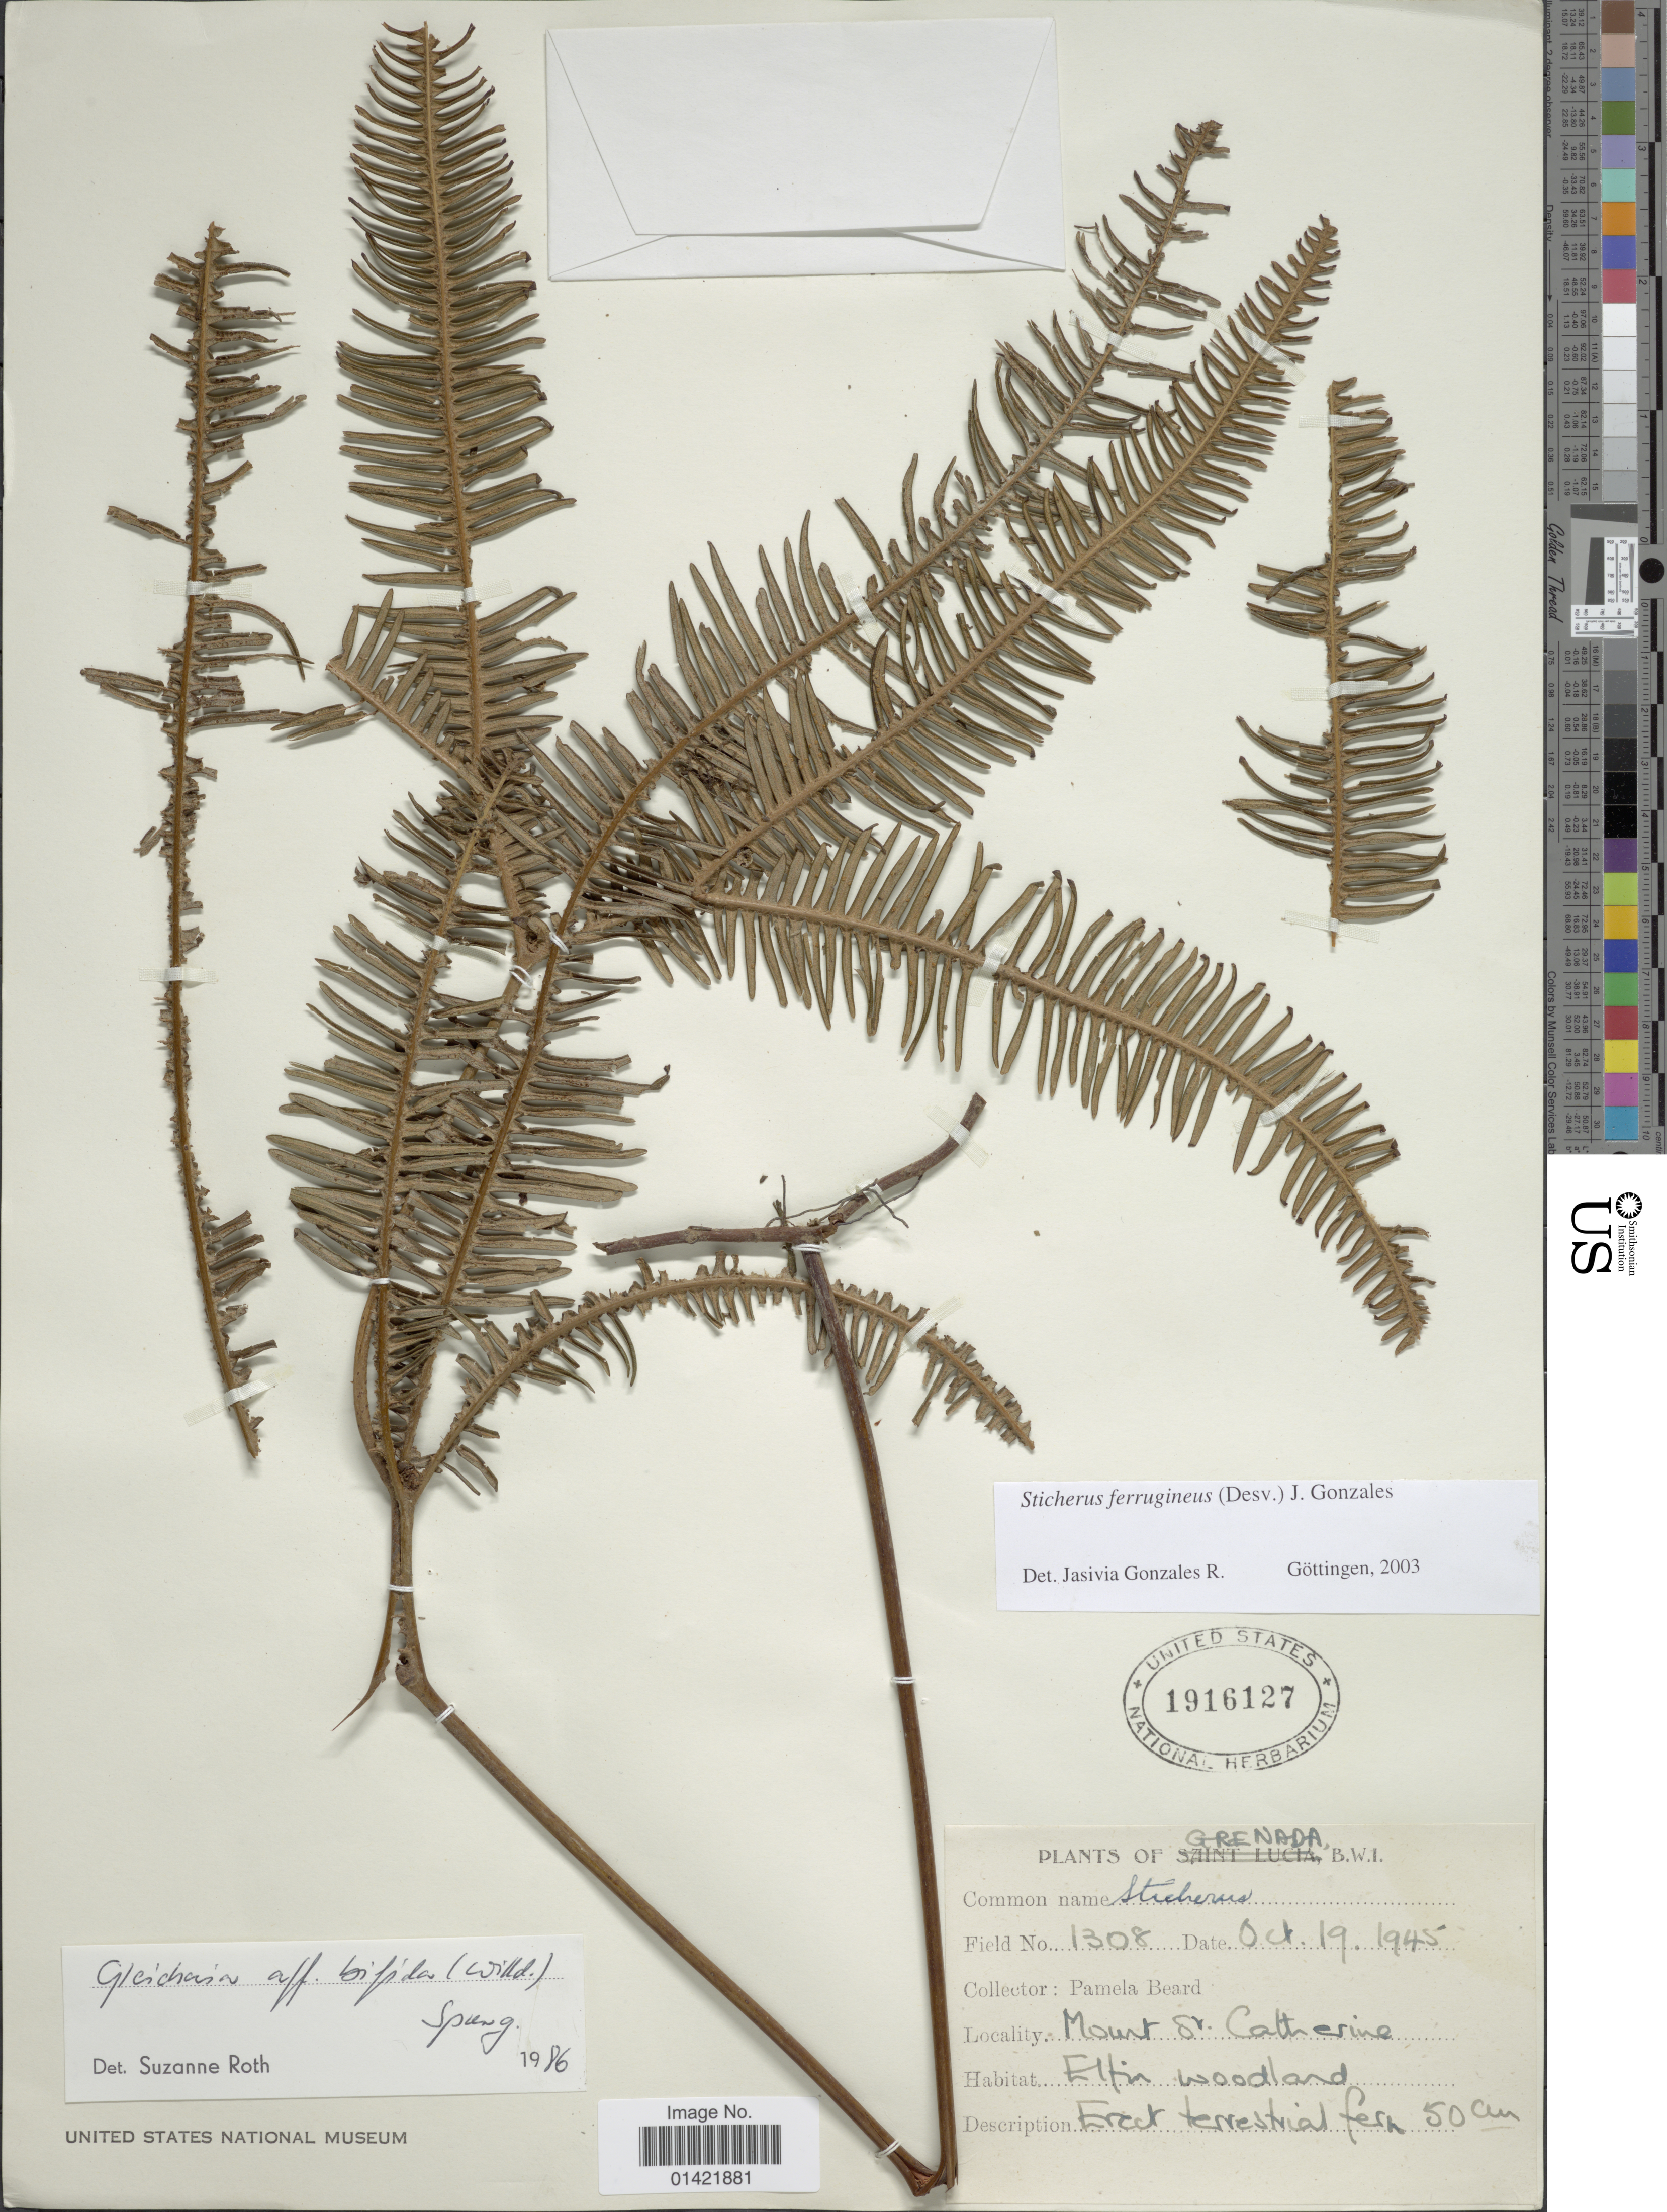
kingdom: Plantae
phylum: Tracheophyta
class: Polypodiopsida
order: Gleicheniales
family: Gleicheniaceae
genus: Sticherus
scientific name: Sticherus ferrugineus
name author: (Desv.) J. Gonzales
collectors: P. Beard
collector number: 1308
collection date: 1945-10-19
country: Grenada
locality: B.W.I. Mount. St. Catherine.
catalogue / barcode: US 1916127